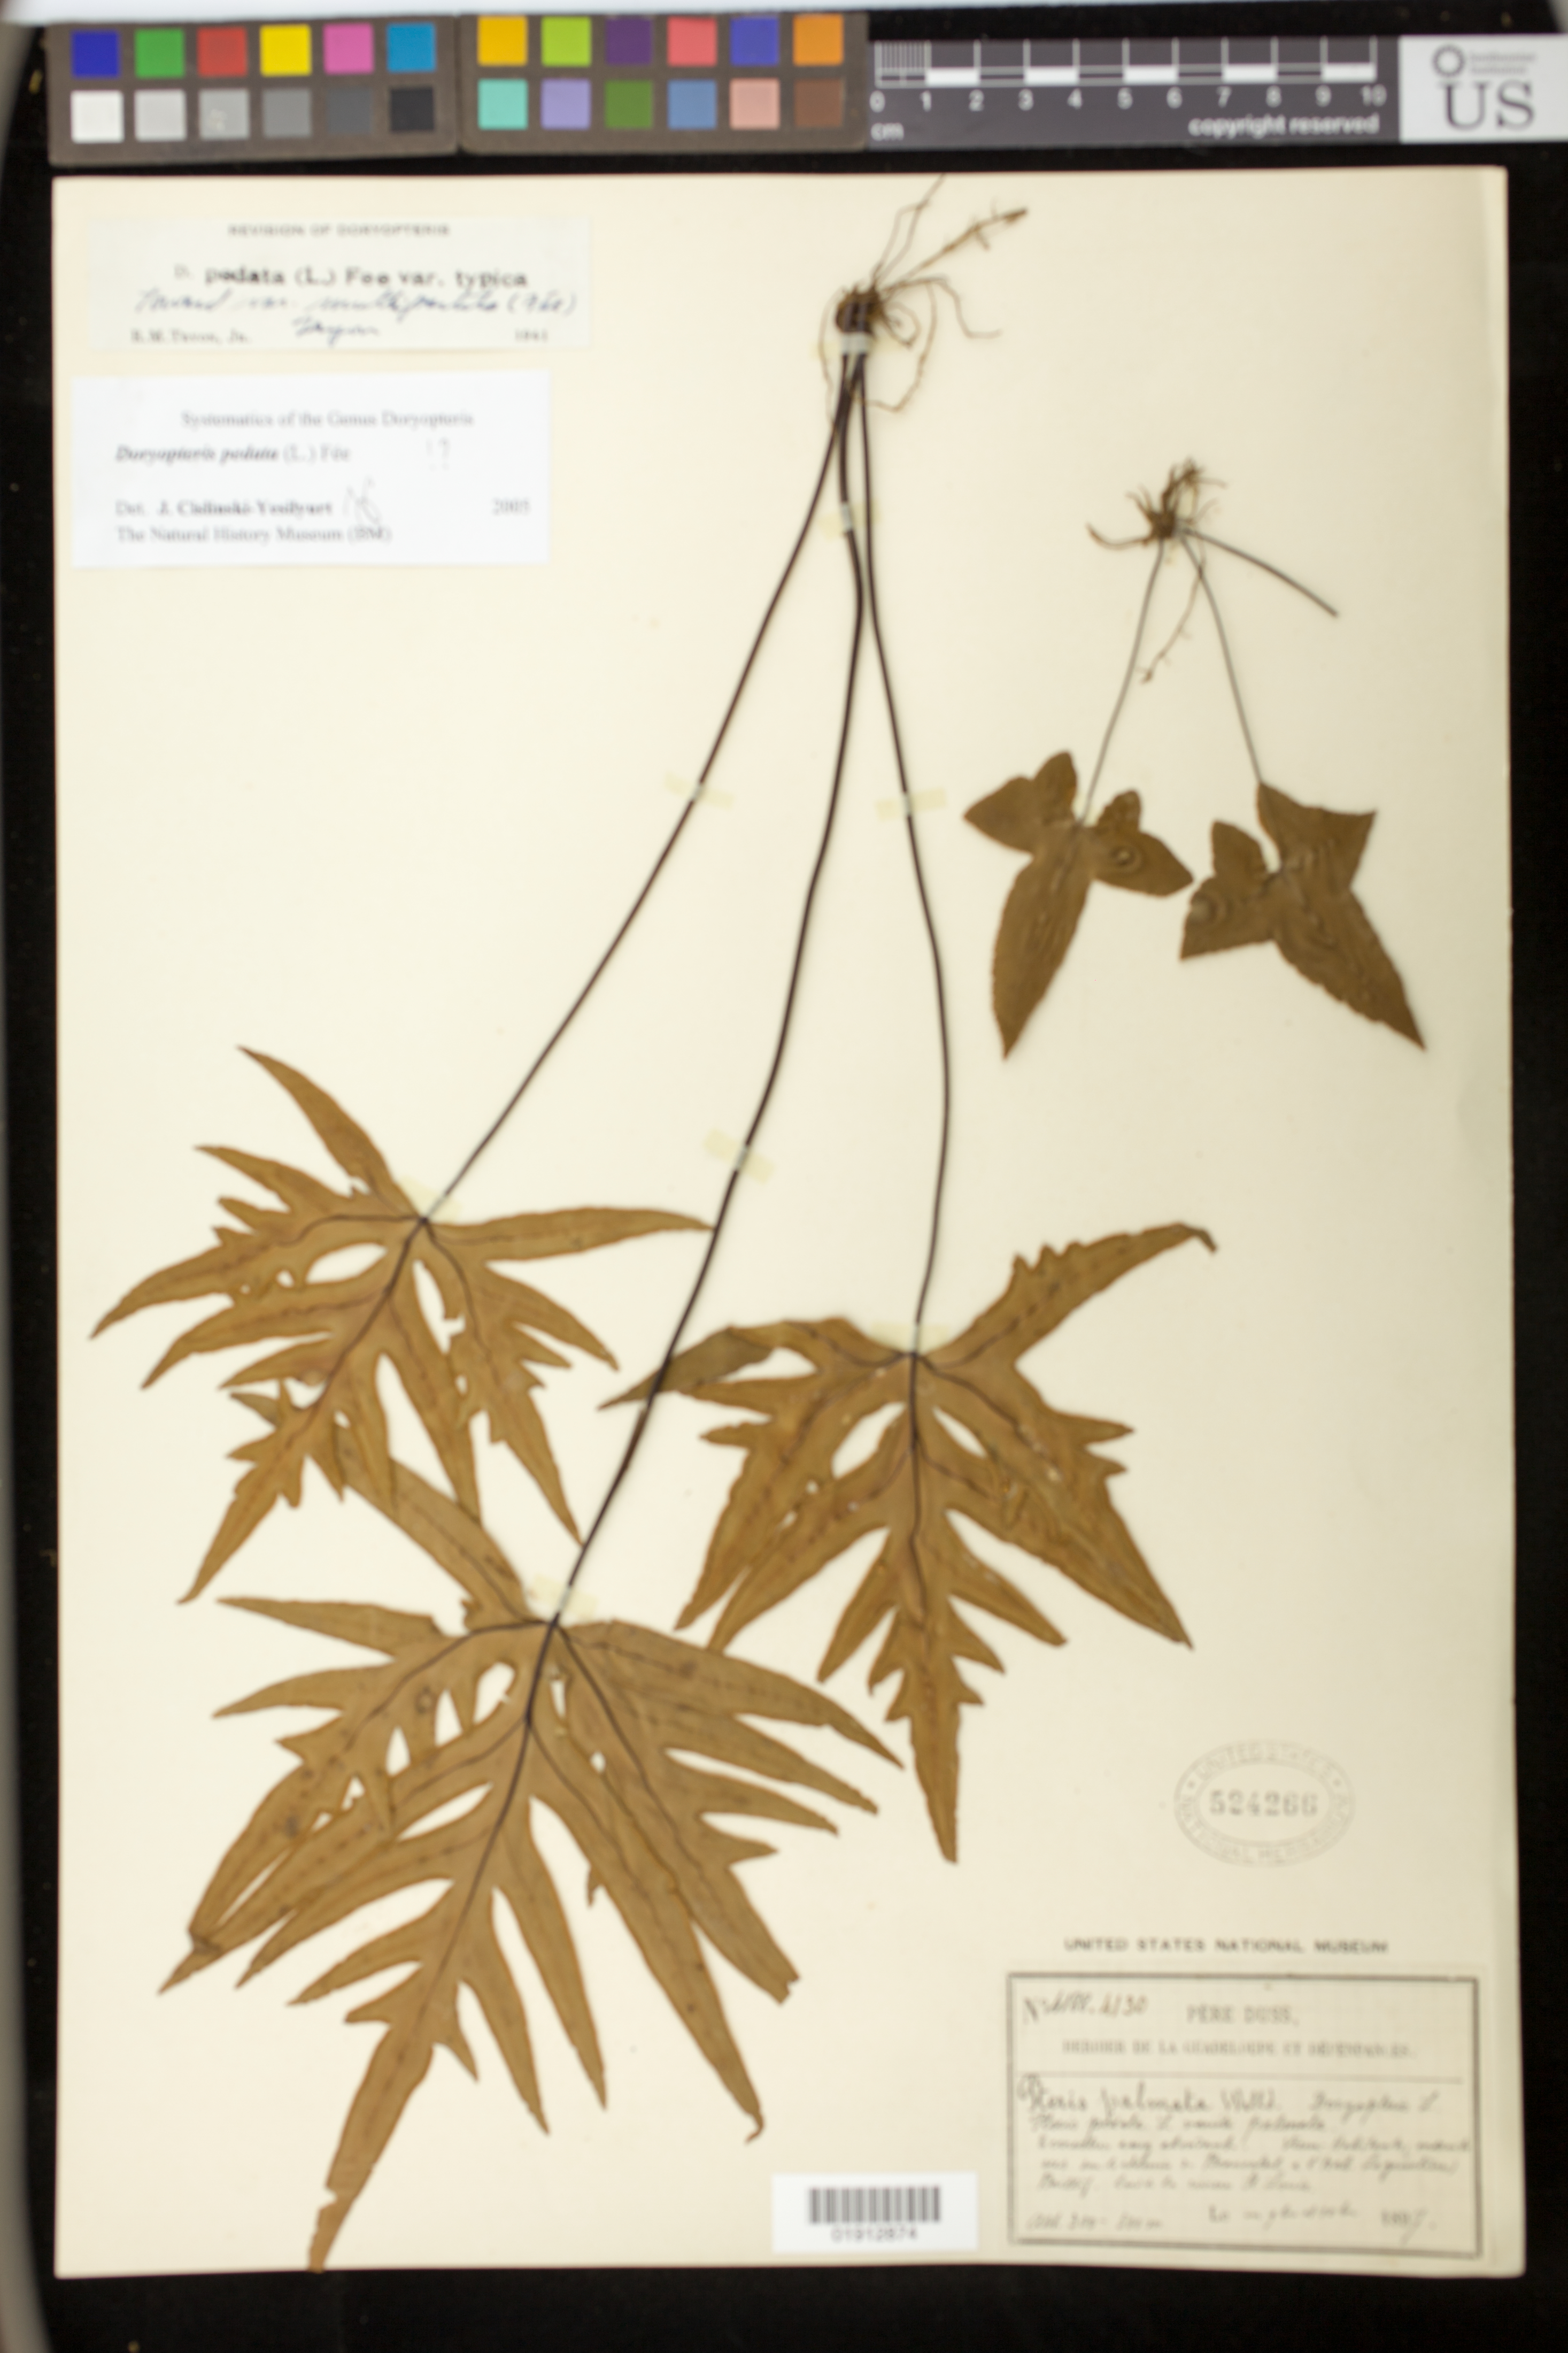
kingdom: Plantae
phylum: Tracheophyta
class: Polypodiopsida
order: Polypodiales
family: Pteridaceae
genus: Doryopteris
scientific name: Doryopteris pedata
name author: (L.) Fée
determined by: Yesilyurt, J. C.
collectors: Père Duss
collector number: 4188, 4130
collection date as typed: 1897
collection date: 1897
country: Guadeloupe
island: Basse Terre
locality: Vieux-Habitants, endroits sus sur le chemis du Beausoleil a l'hab. La griveliere. Baillif, bord. d. la riviere St. Louis.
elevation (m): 300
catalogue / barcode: US 524266